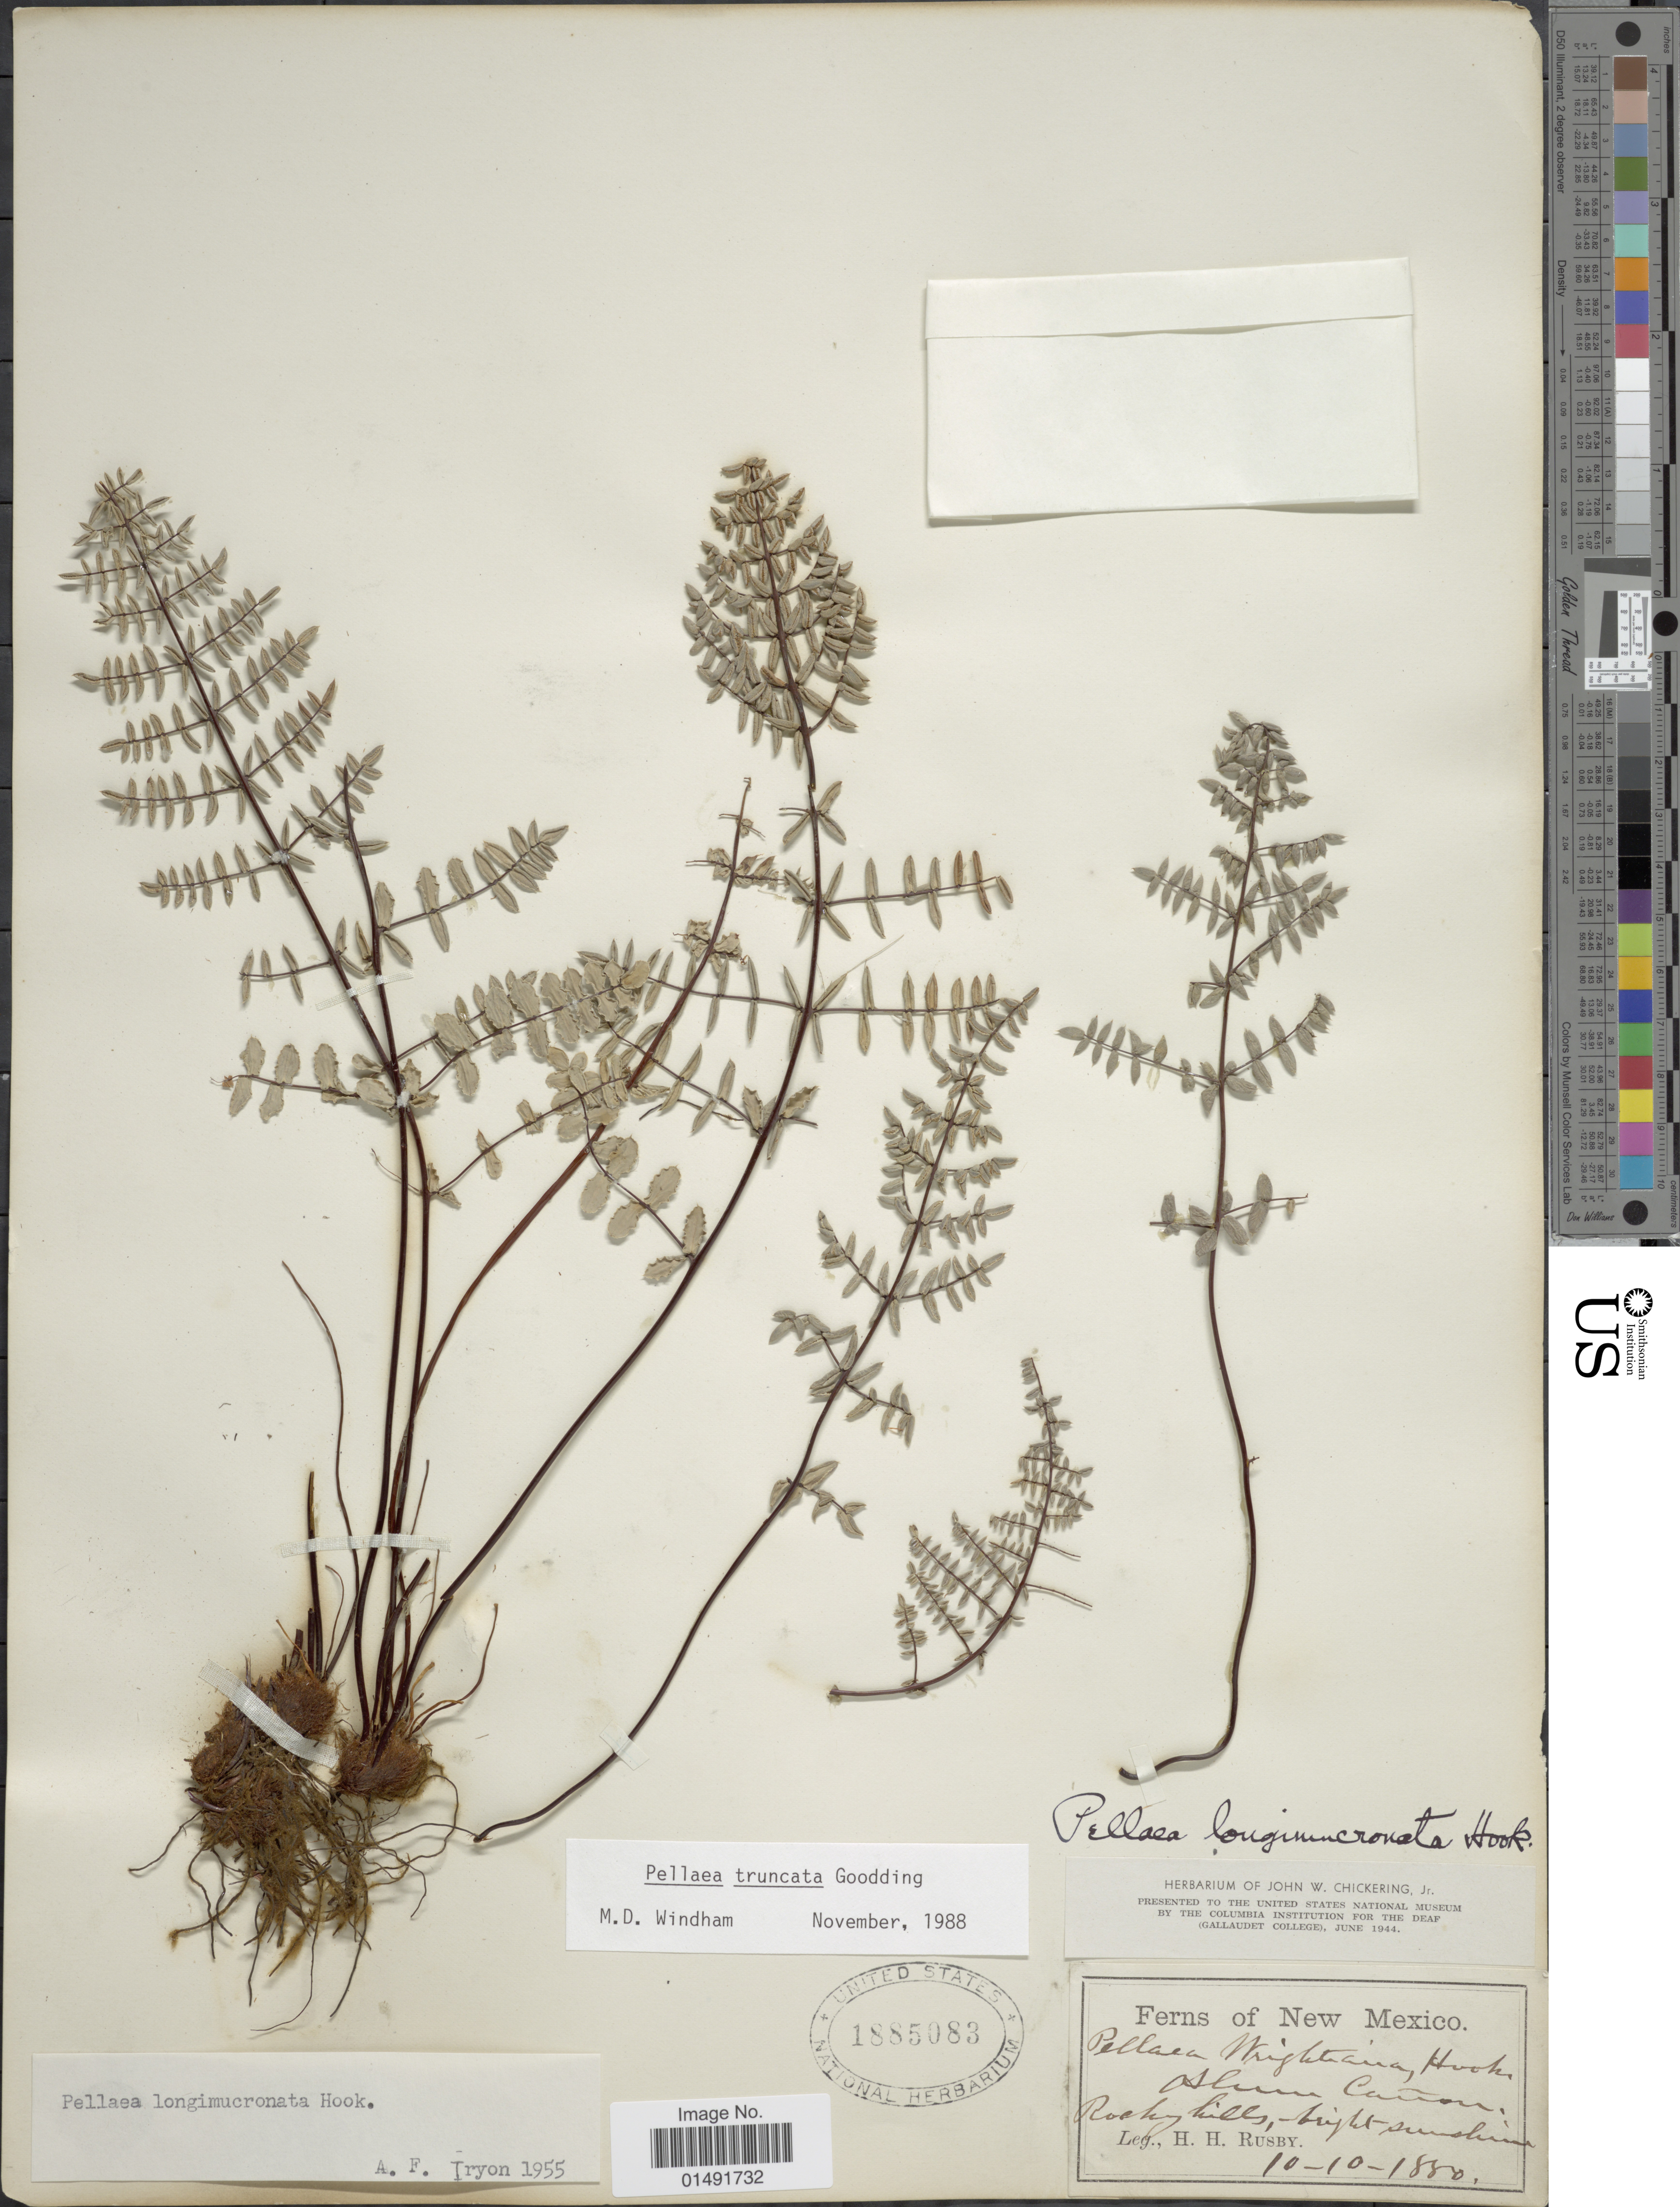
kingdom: Plantae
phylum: Tracheophyta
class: Polypodiopsida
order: Polypodiales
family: Pteridaceae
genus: Pellaea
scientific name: Pellaea truncata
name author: Goodd.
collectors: H. H. Rusby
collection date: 1880-10-10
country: United States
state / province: New Mexico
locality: Alum Cañon [Alum Canyon]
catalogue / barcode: US 1885083